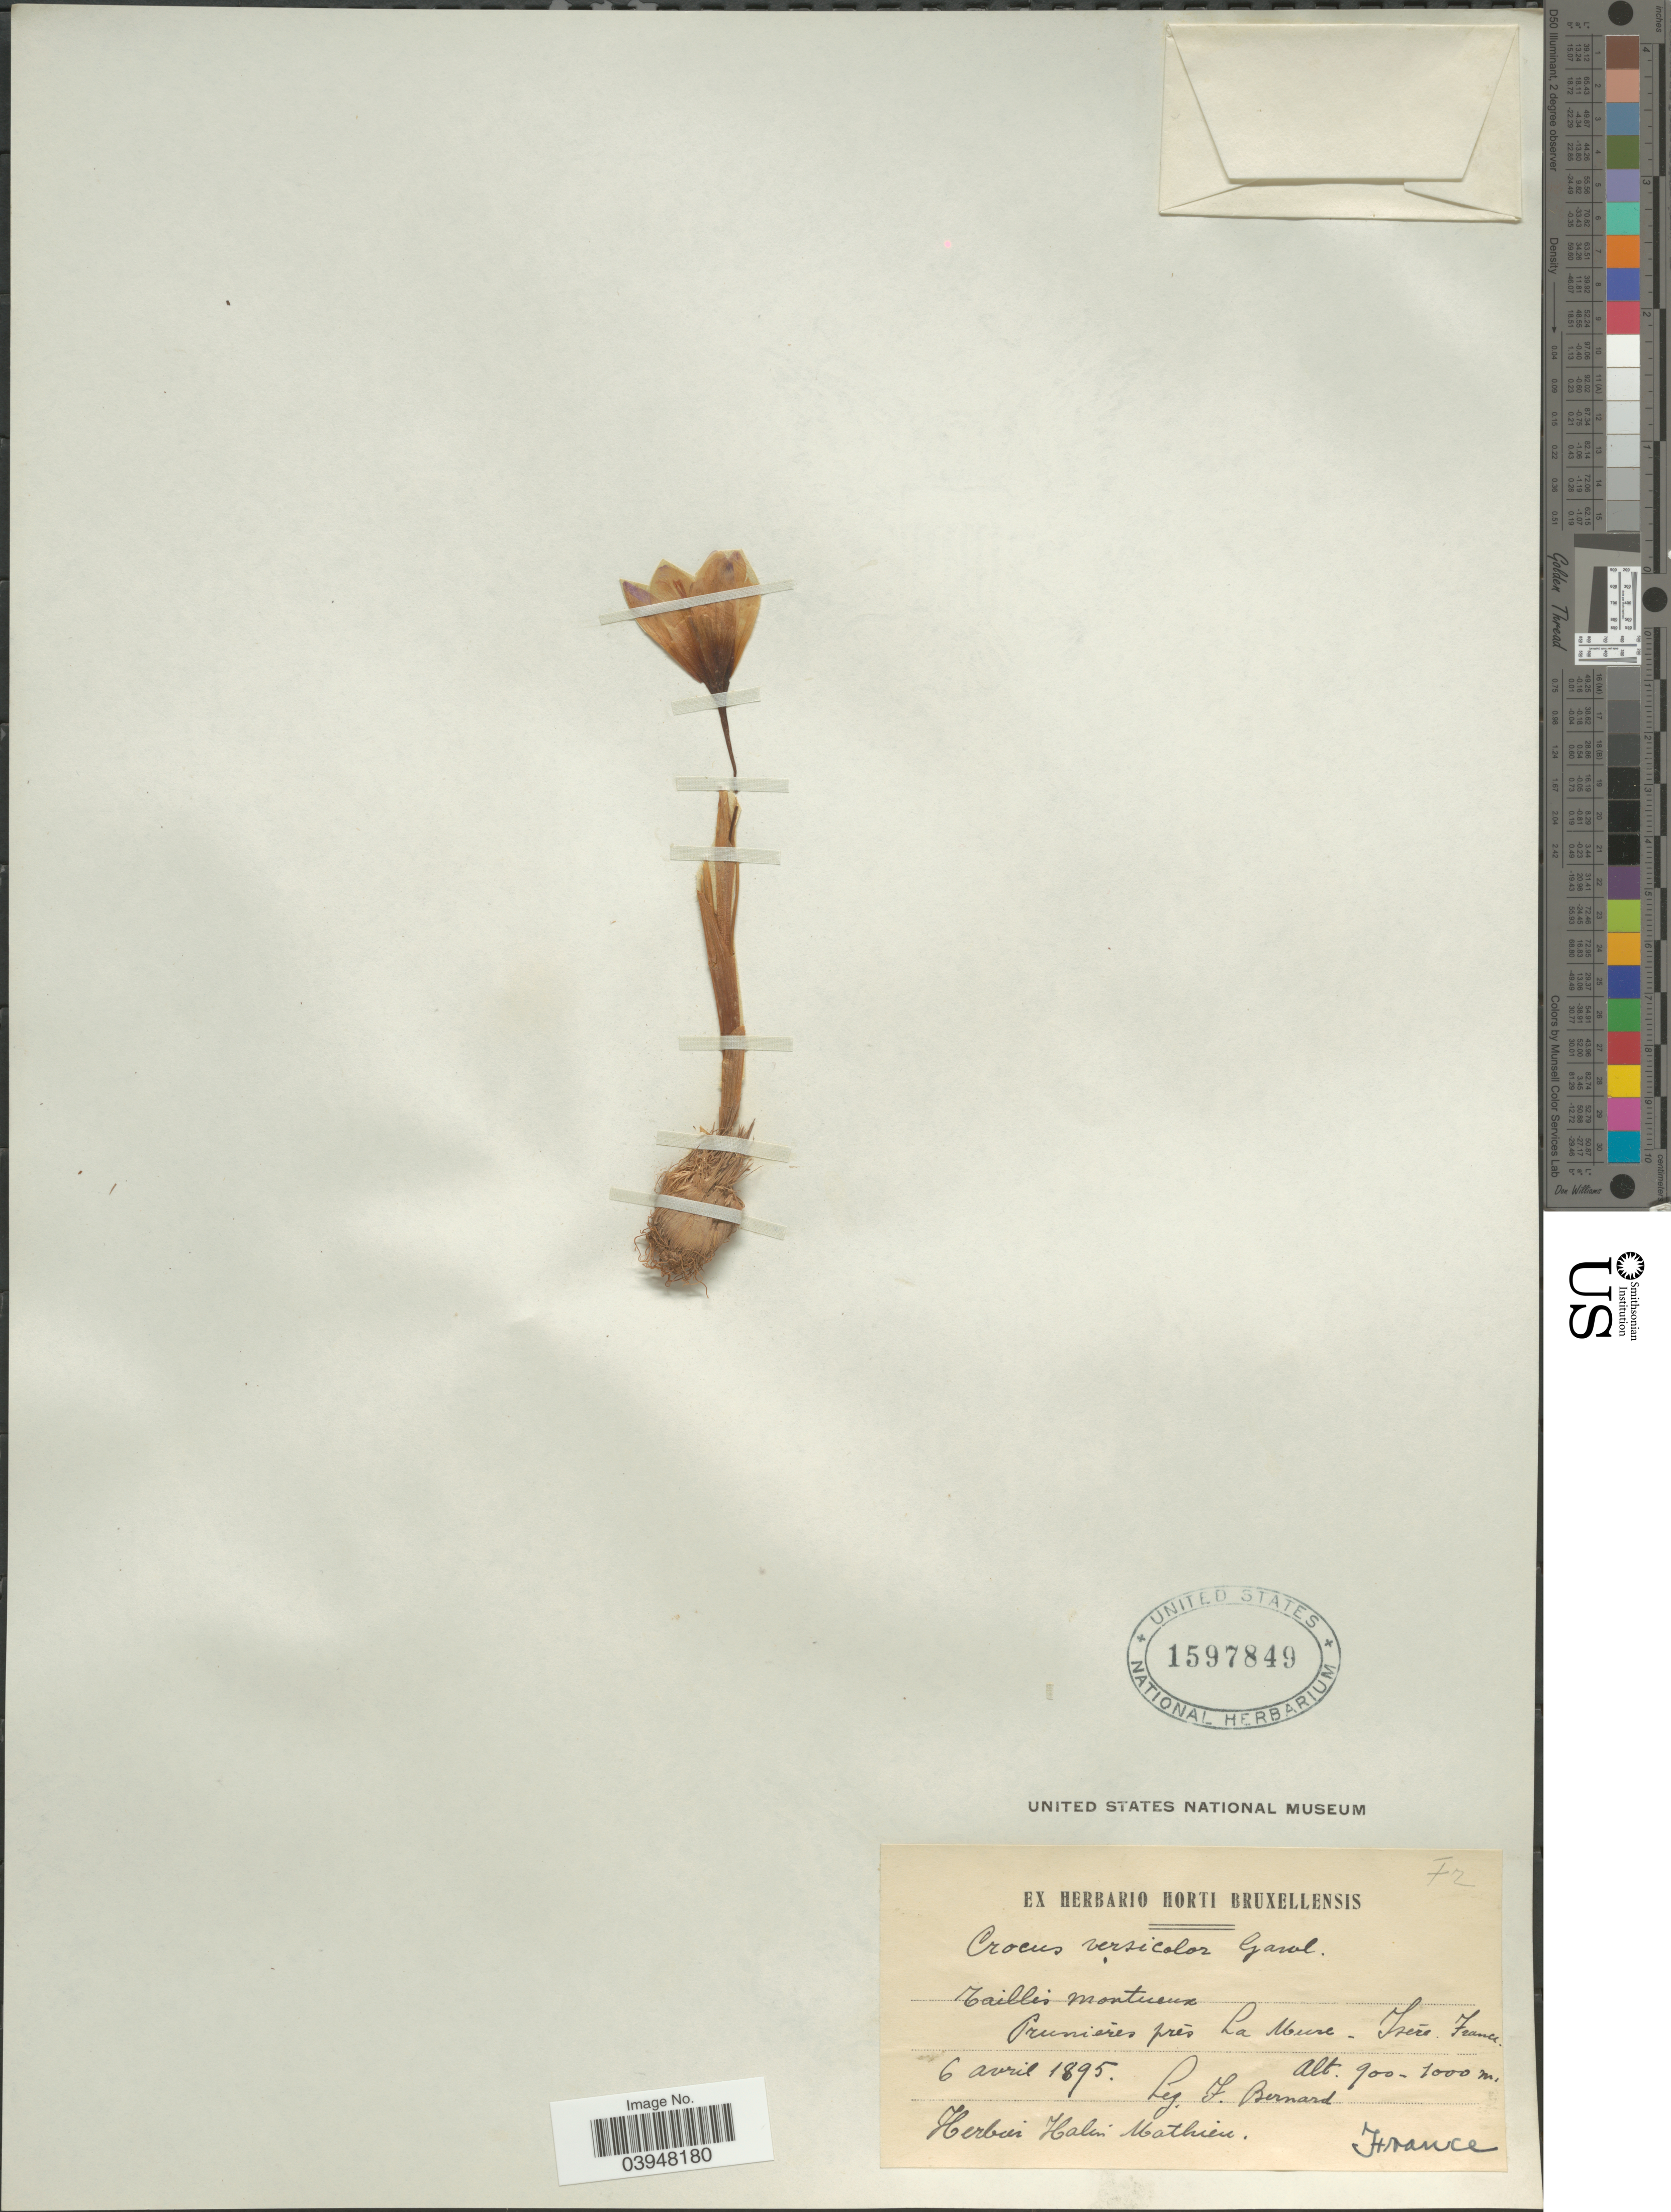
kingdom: Plantae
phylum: Tracheophyta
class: Liliopsida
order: Asparagales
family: Iridaceae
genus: Crocus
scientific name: Crocus versicolor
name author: Ker Gawl.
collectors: F. Bernard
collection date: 1895-04-06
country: France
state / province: Auvergne-Rhône-Alpes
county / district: Isère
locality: Prunierés prés La Mure - Isére.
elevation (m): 900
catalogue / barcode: US 1597849